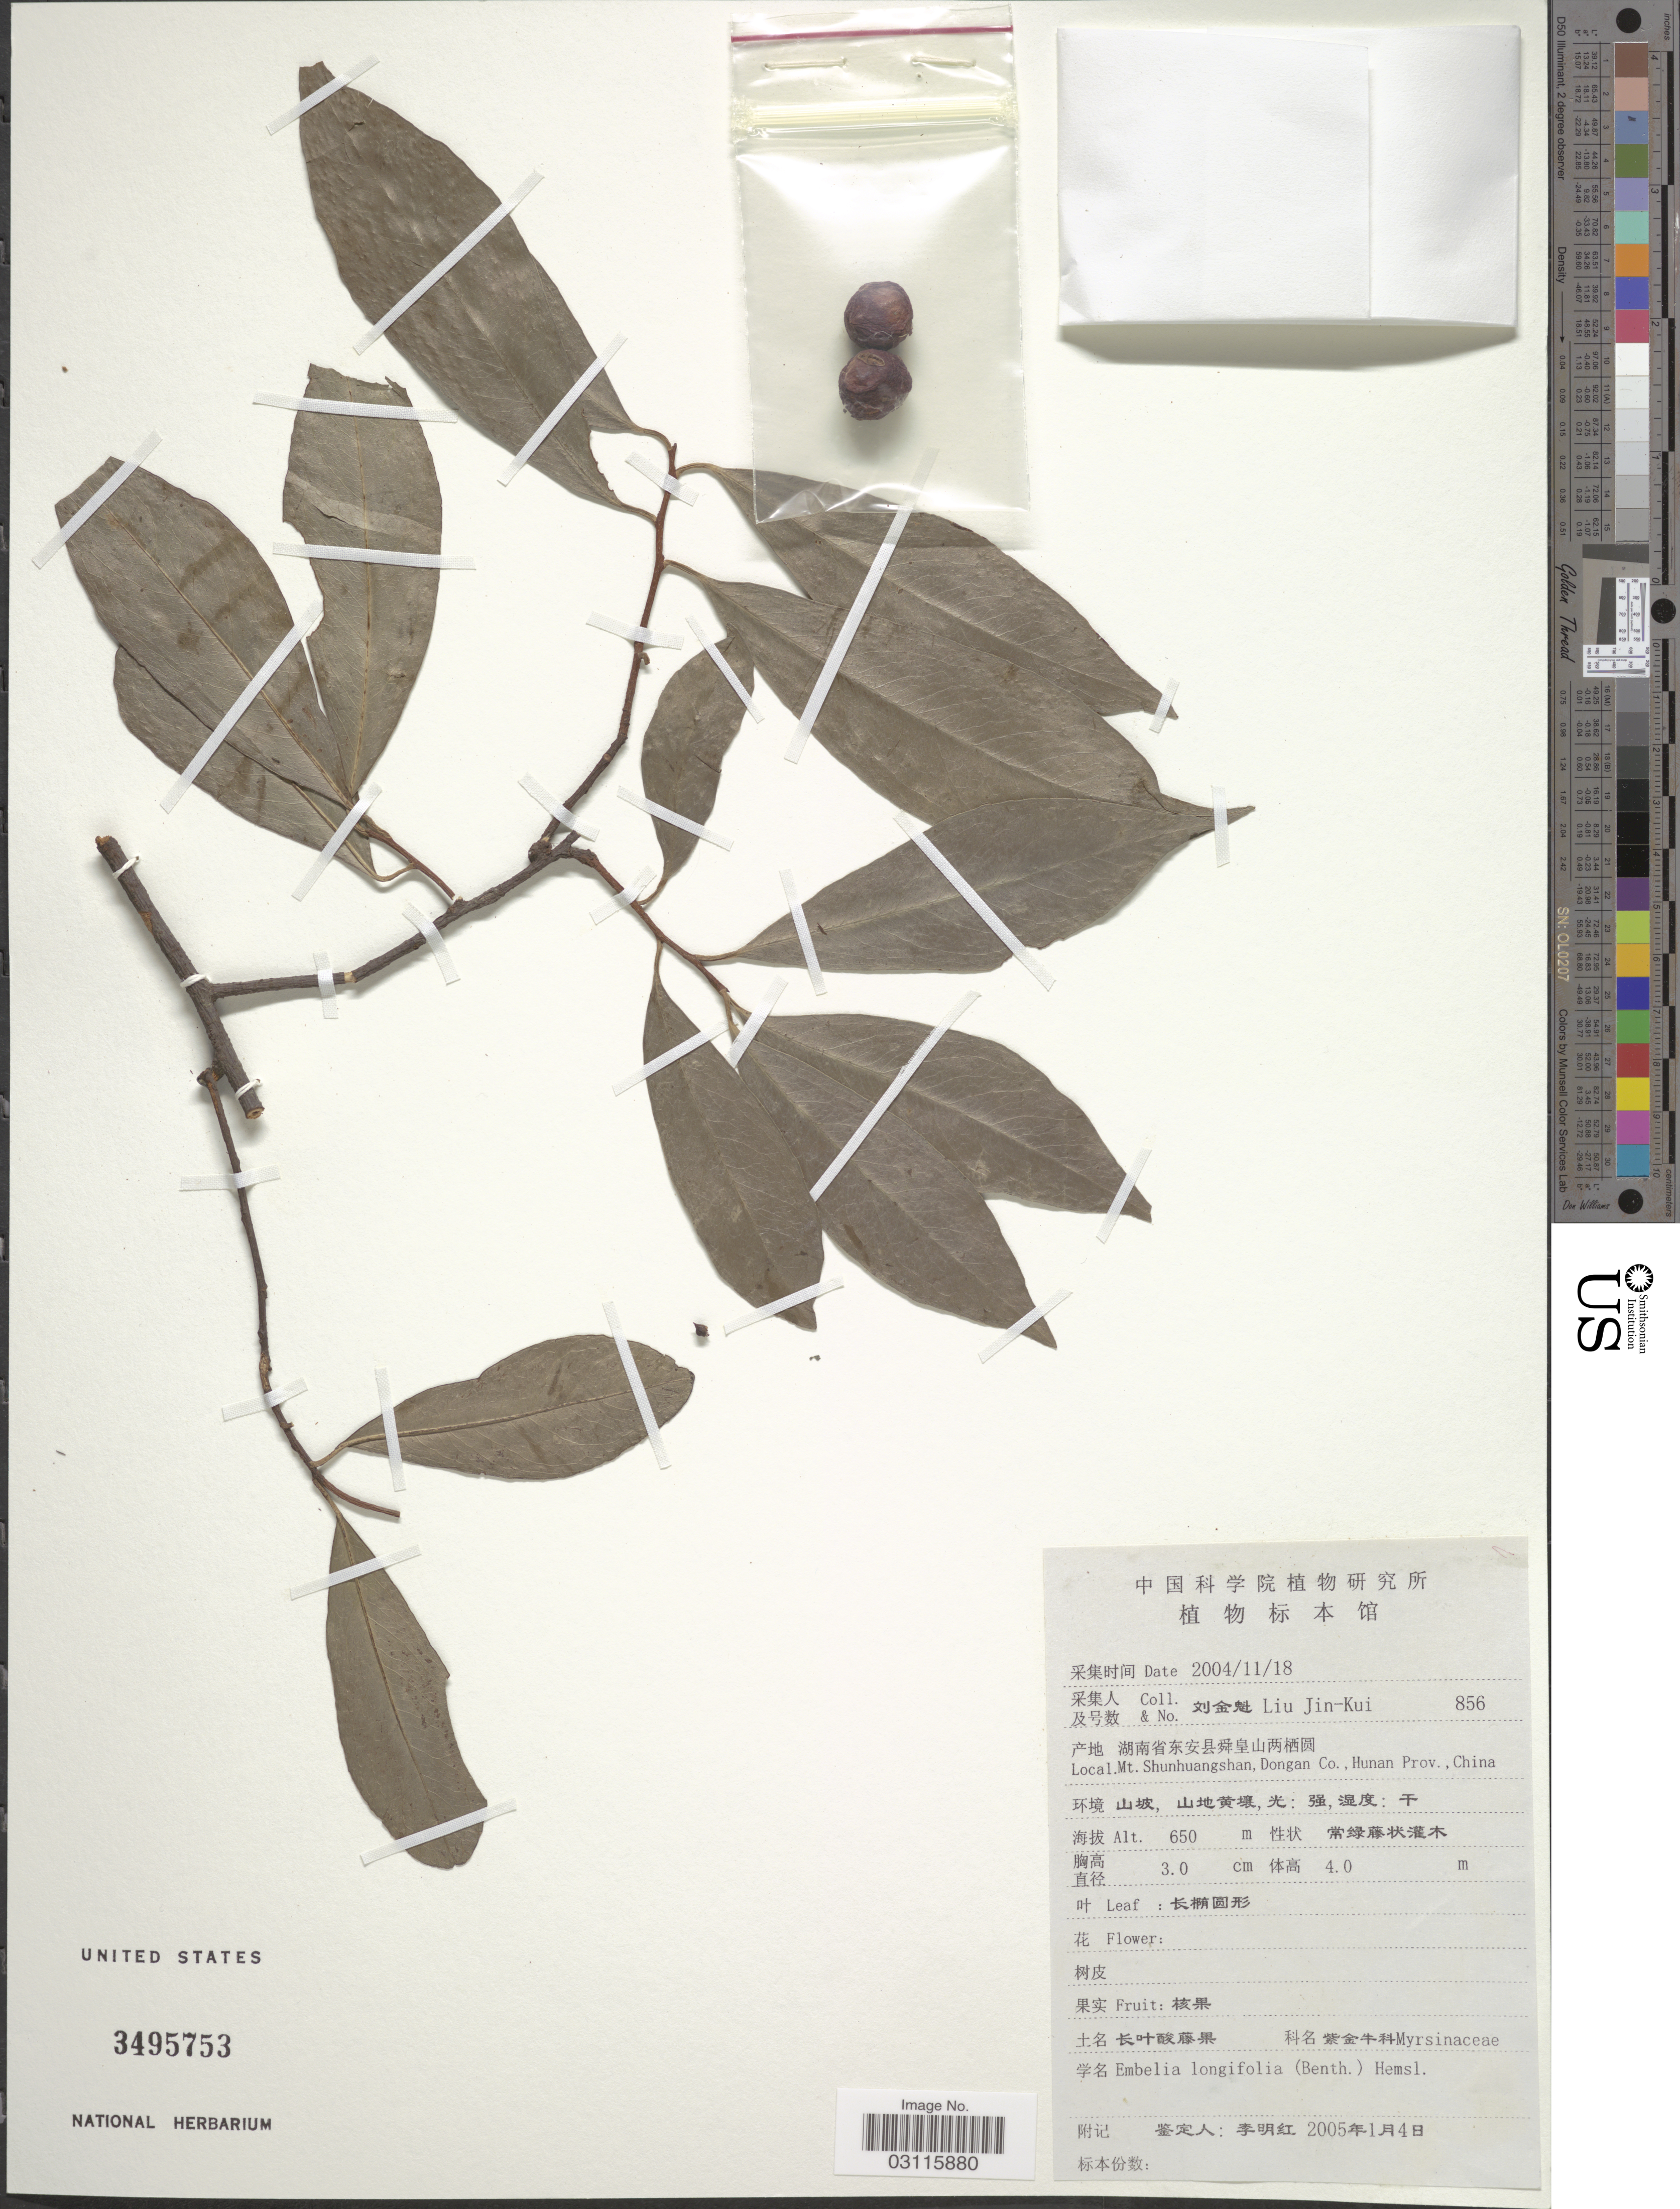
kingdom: Plantae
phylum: Tracheophyta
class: Magnoliopsida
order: Ericales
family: Primulaceae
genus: Embelia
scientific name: Embelia longifolia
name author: (Benth.) Hemsl.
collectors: Liu Jin-Kui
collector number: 856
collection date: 2004-11-18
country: China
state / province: Hunan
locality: Mt. Shunhuangshan, Dongan Co.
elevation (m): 650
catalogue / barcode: US 3495753